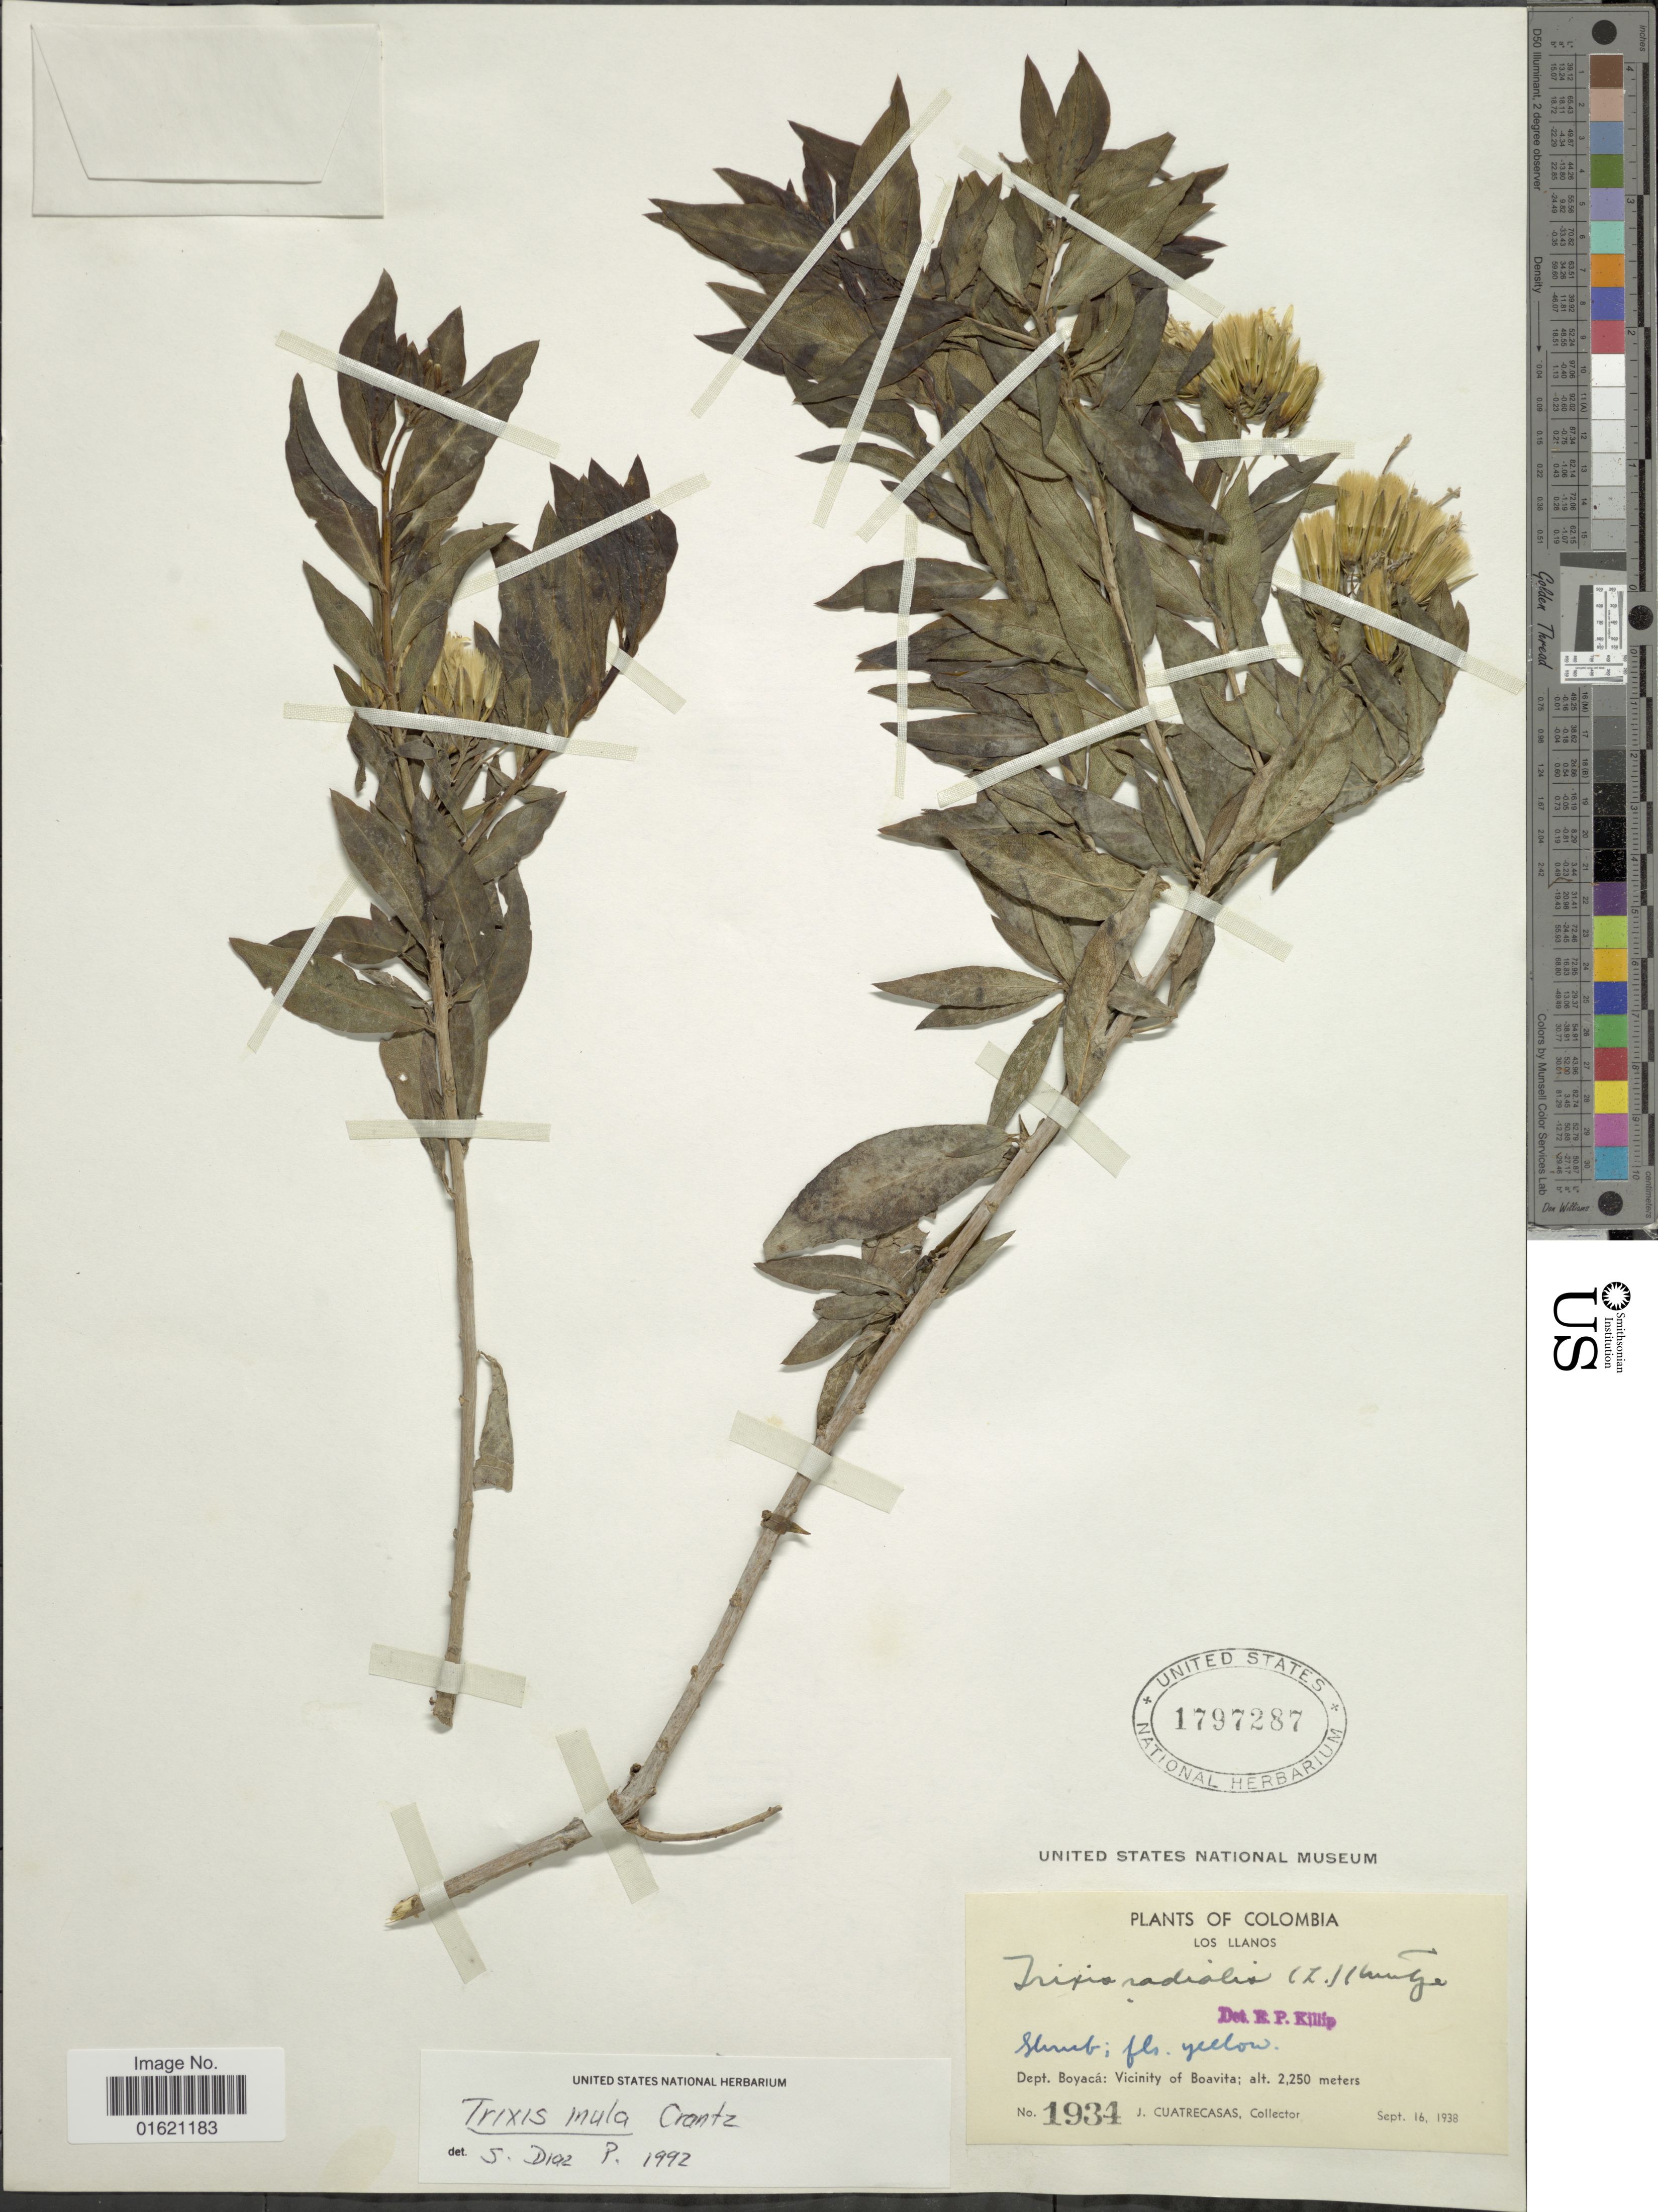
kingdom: Plantae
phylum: Tracheophyta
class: Magnoliopsida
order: Asterales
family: Asteraceae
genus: Trixis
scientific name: Trixis inula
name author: Crantz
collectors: J. Cuatrecasas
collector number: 1934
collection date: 1938-09-16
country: Colombia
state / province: Boyacá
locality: Los Llanos, Vicinity of Boavita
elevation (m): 2250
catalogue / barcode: US 1797287